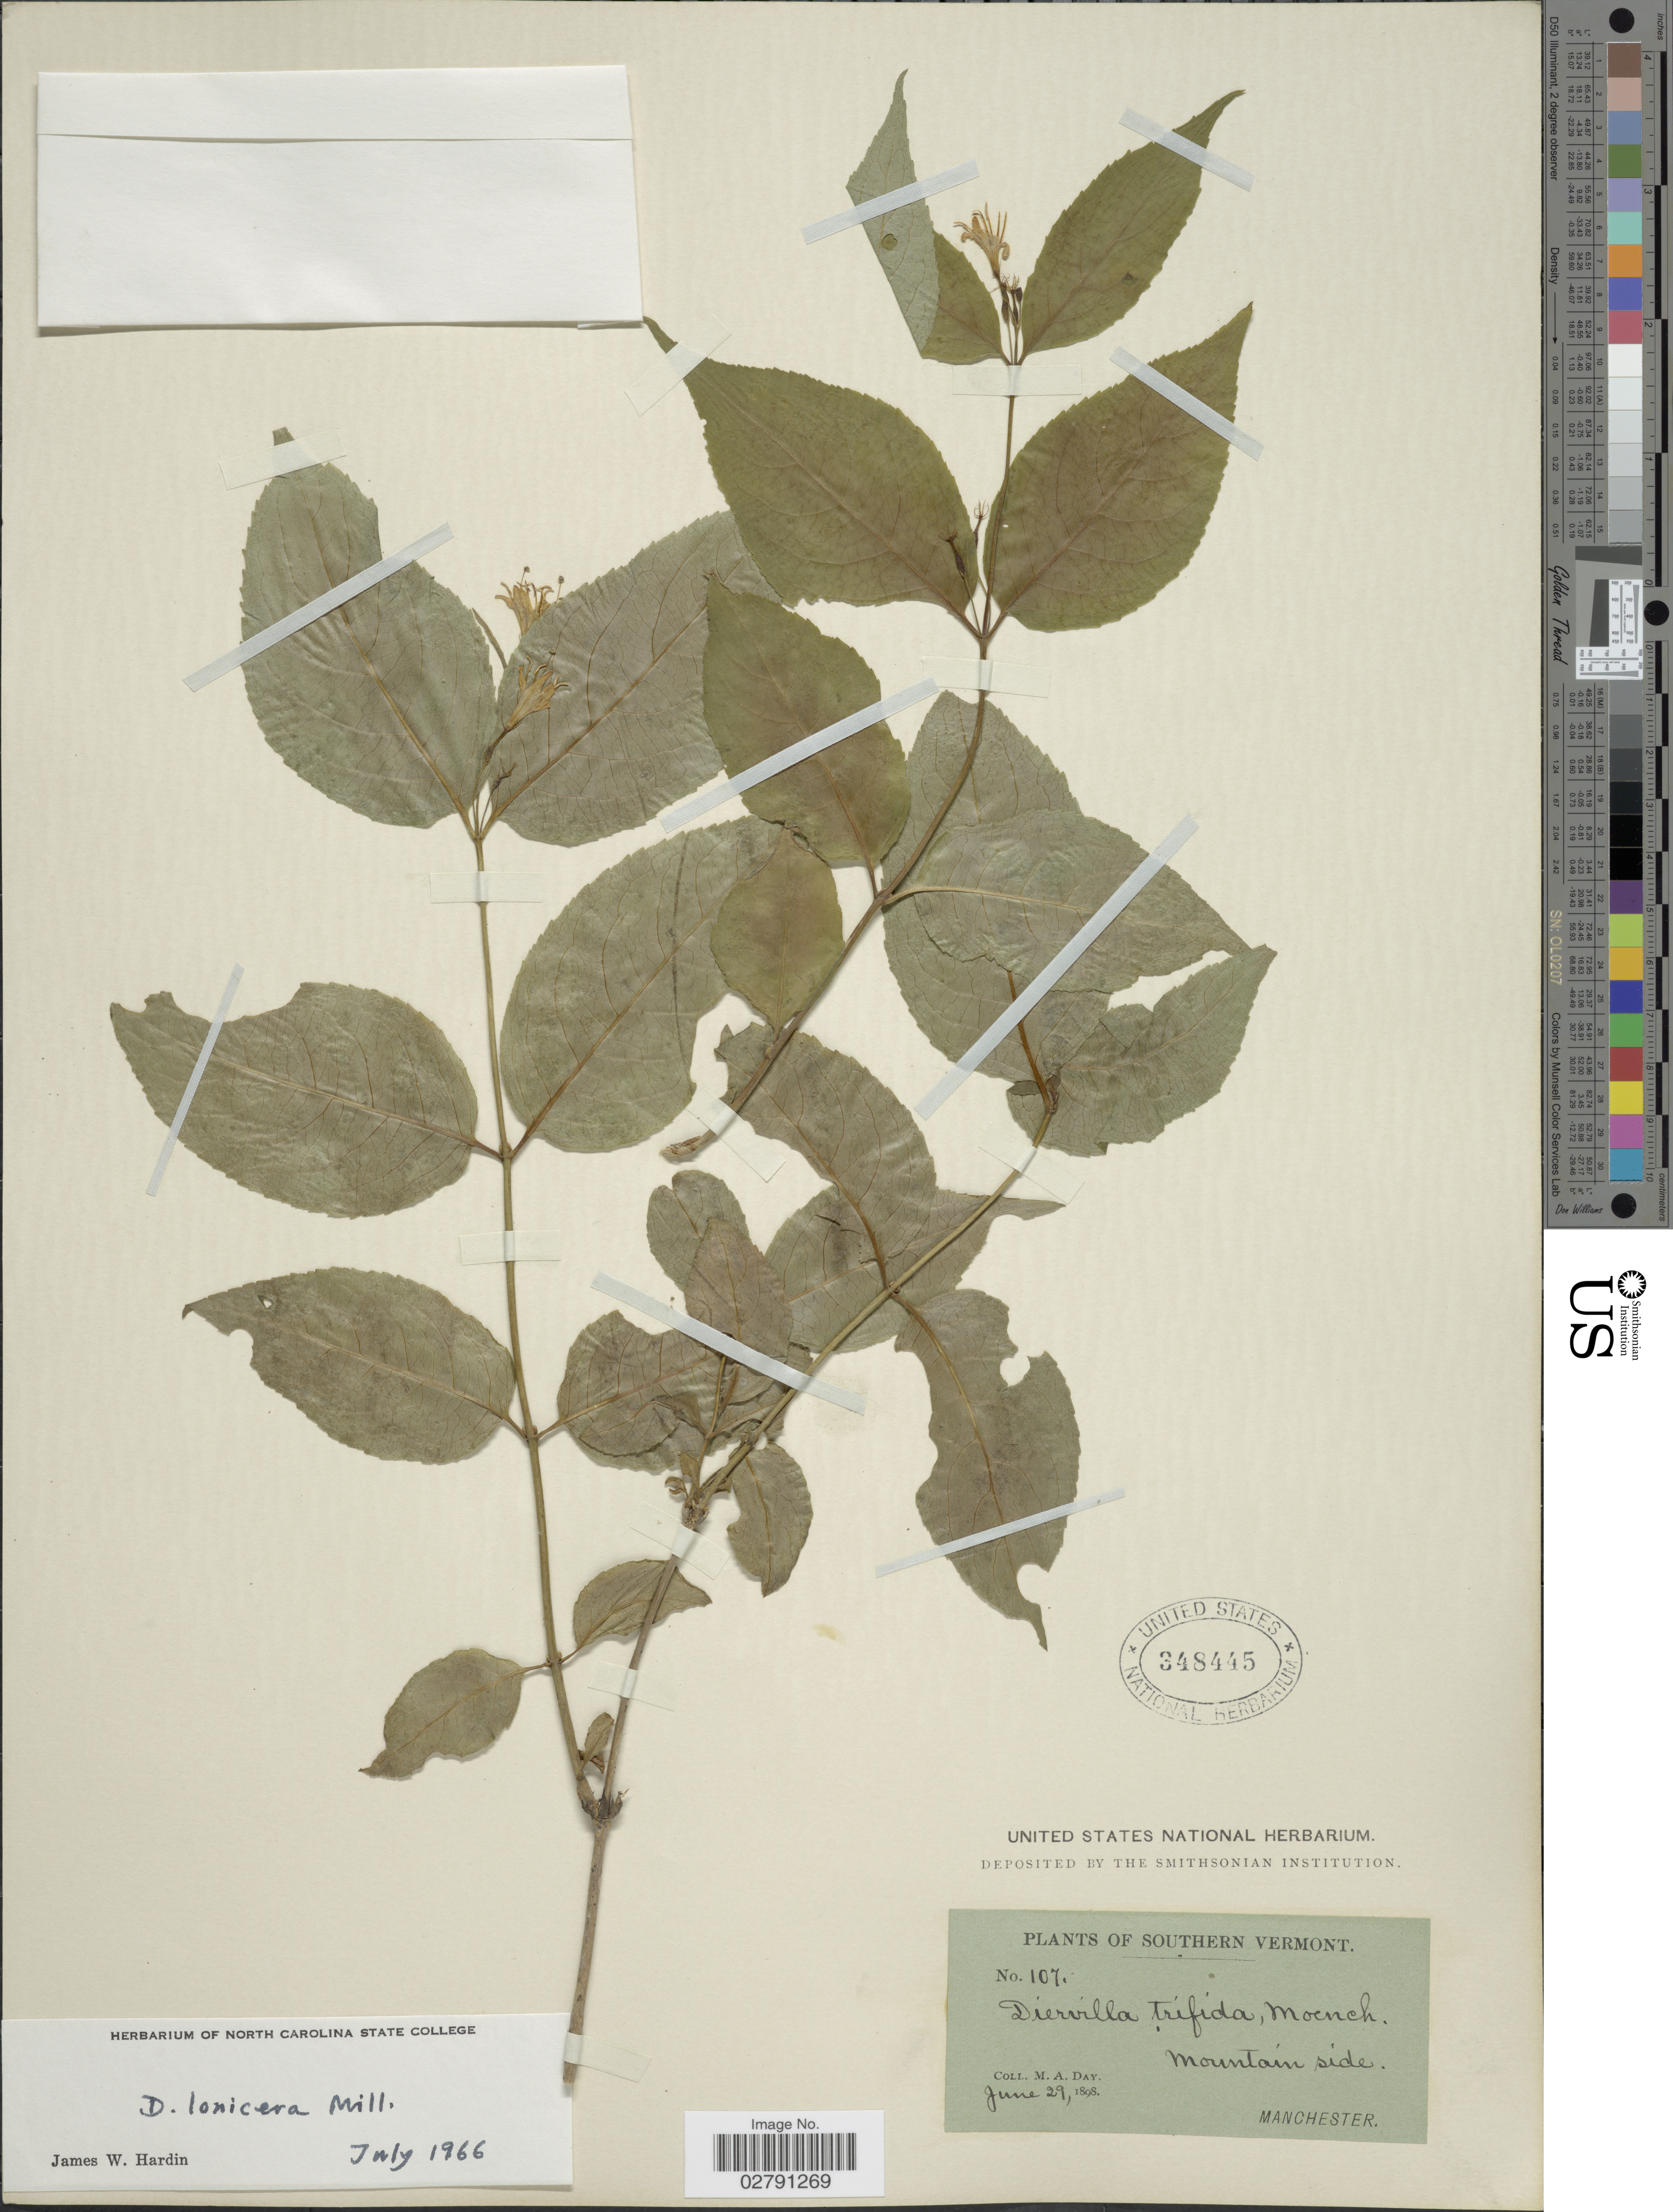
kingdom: Plantae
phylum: Tracheophyta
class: Magnoliopsida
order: Dipsacales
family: Caprifoliaceae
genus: Diervilla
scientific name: Diervilla lonicera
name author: Mill.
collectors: M. Day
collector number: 107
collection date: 1898-06-29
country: United States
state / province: Vermont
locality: Southern Vermont. Mountain side.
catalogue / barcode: US 348445